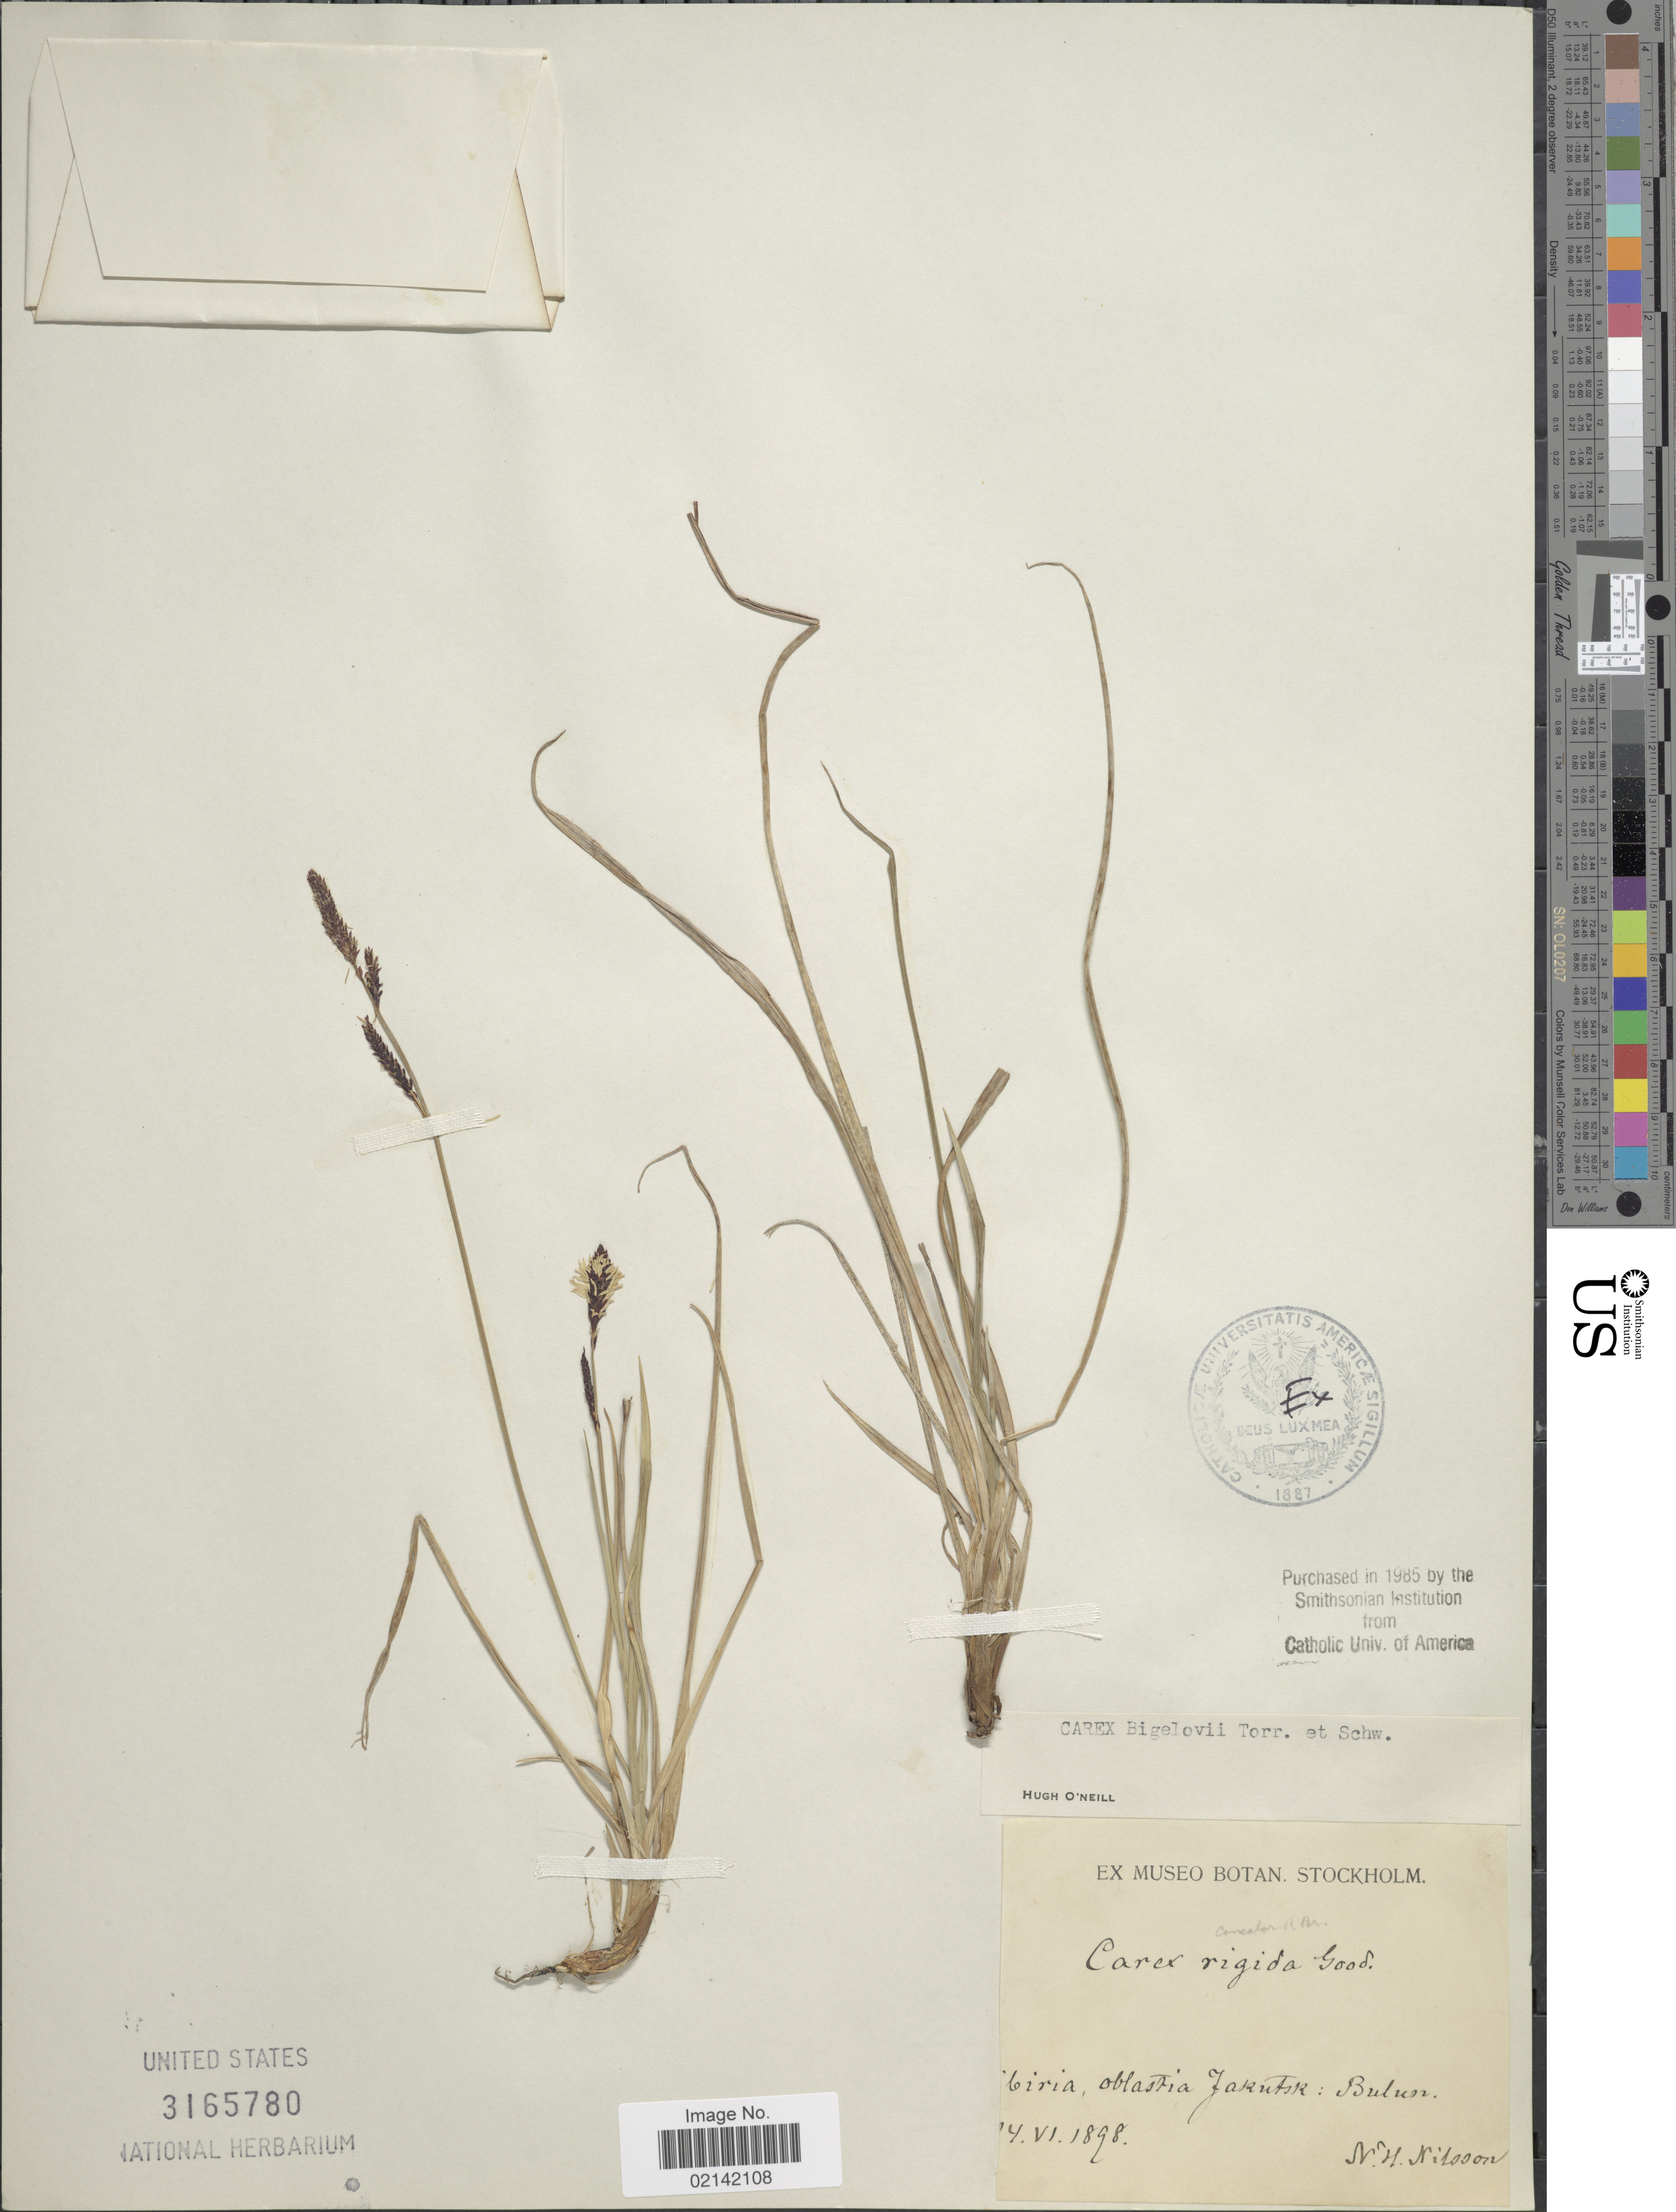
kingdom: Plantae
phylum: Tracheophyta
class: Liliopsida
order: Poales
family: Cyperaceae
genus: Carex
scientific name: Carex bigelowii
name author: Torr. ex Schwein.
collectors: N. H. Nilsson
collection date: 1898-06-14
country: Russian Federation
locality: Sibiria, oblastia Jakutsk: Bulun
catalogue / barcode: US 3165780